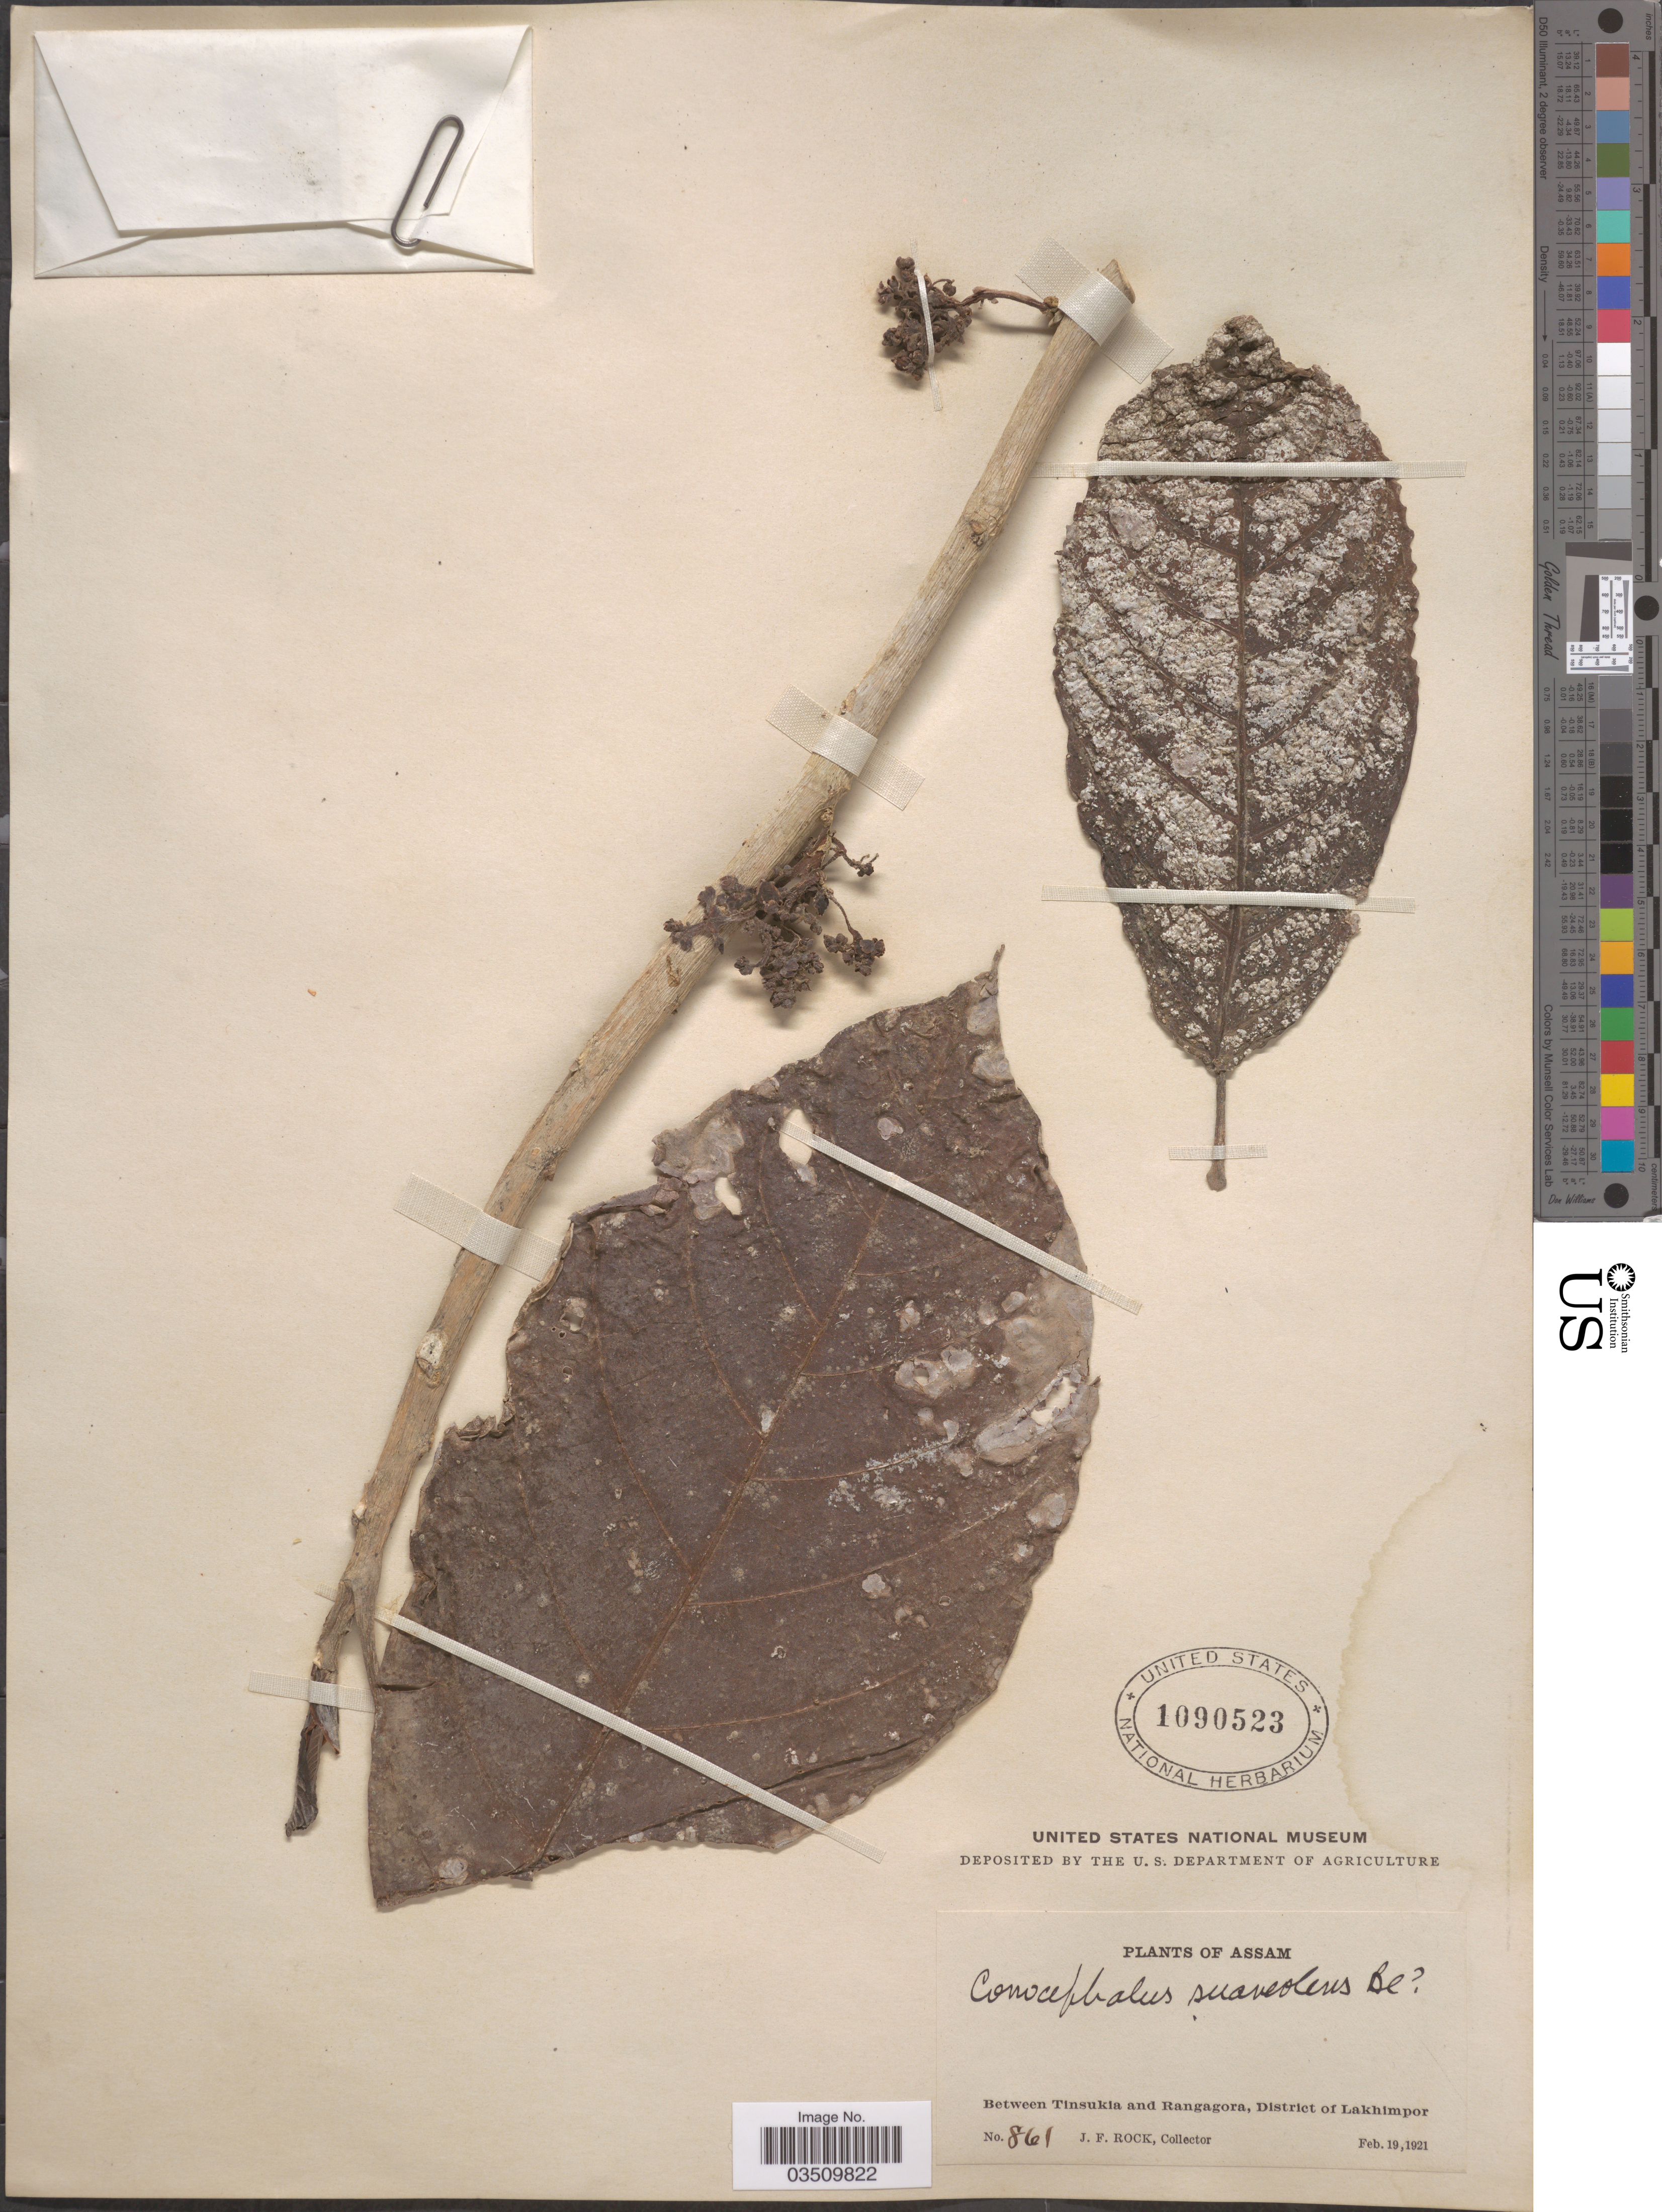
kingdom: Plantae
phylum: Tracheophyta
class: Magnoliopsida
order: Rosales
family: Urticaceae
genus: Poikilospermum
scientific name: Poikilospermum suaveolens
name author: (Blume) Merr.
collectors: J. Rock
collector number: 861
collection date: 1921-02-19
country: India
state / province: Assam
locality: Between Tinsukia and Rangagora, District of Lakhimpor.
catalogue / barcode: US 1090523